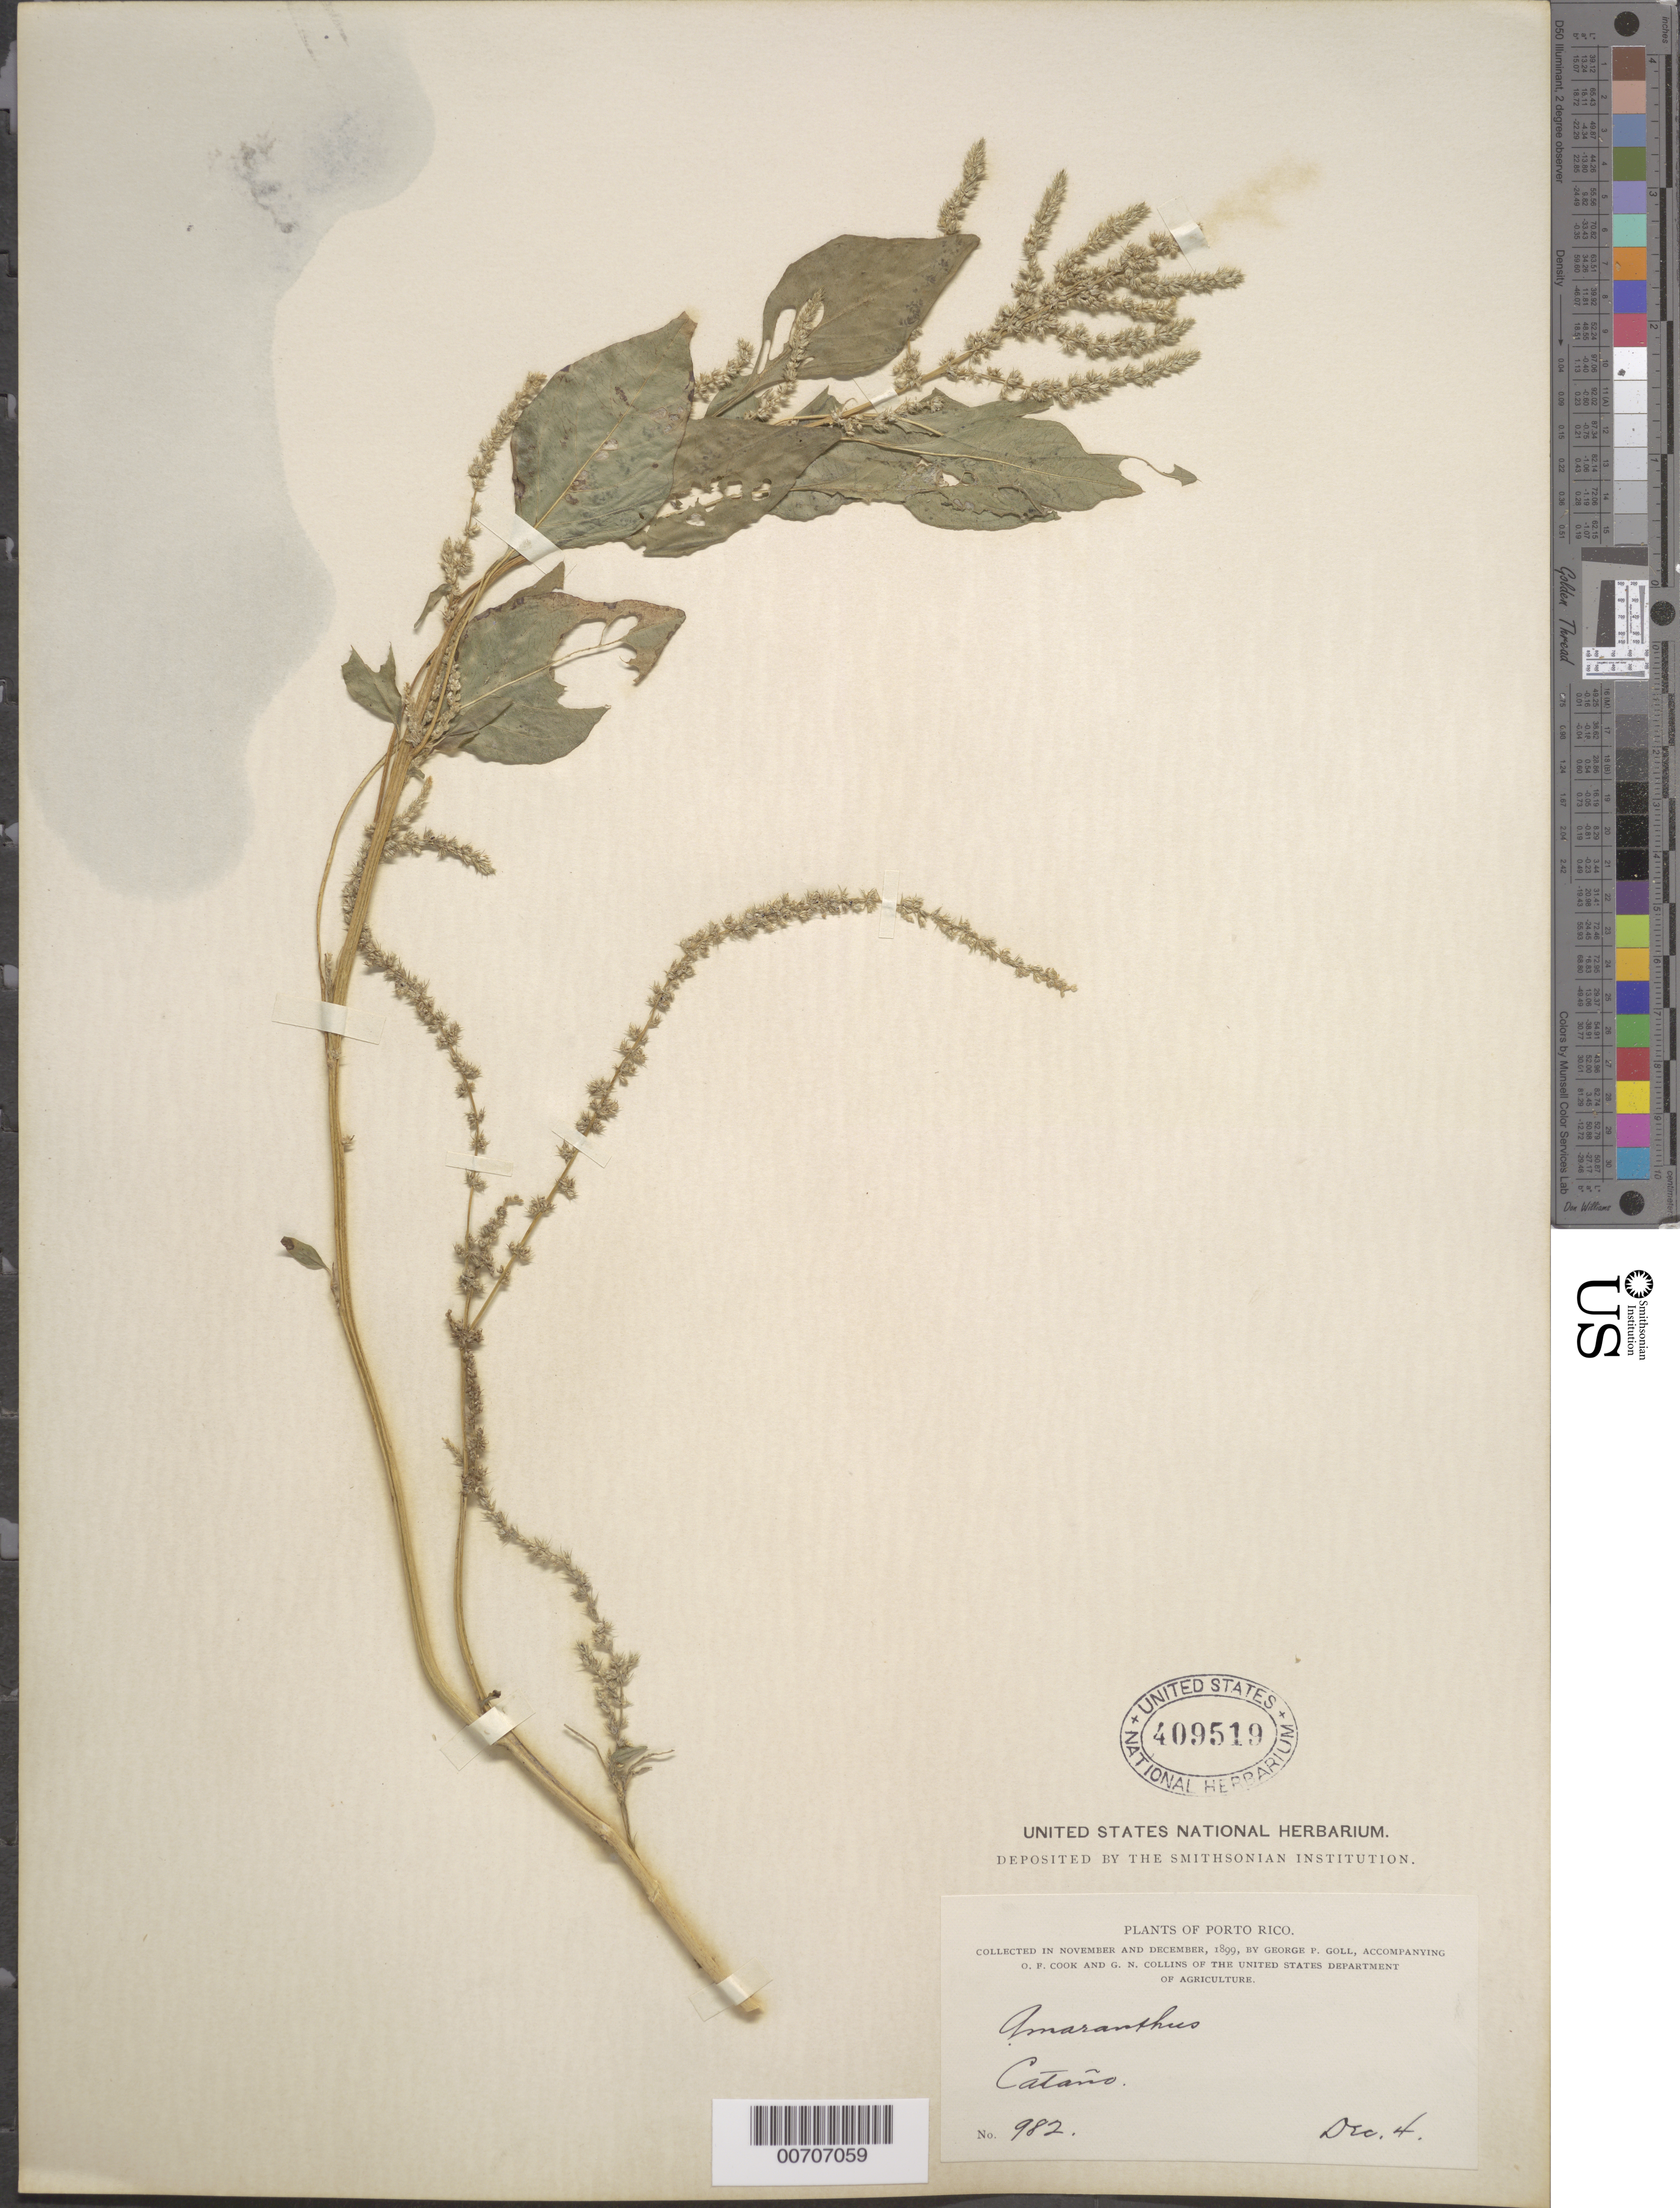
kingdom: Plantae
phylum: Tracheophyta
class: Magnoliopsida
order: Caryophyllales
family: Amaranthaceae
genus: Amaranthus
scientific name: Amaranthus sp.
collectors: G. Goll, O. F. Cook & G. Collins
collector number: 982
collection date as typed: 04 Dec 1899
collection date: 1899-12-04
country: Puerto Rico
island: Greater Antilles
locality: Cataño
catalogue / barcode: US 409519